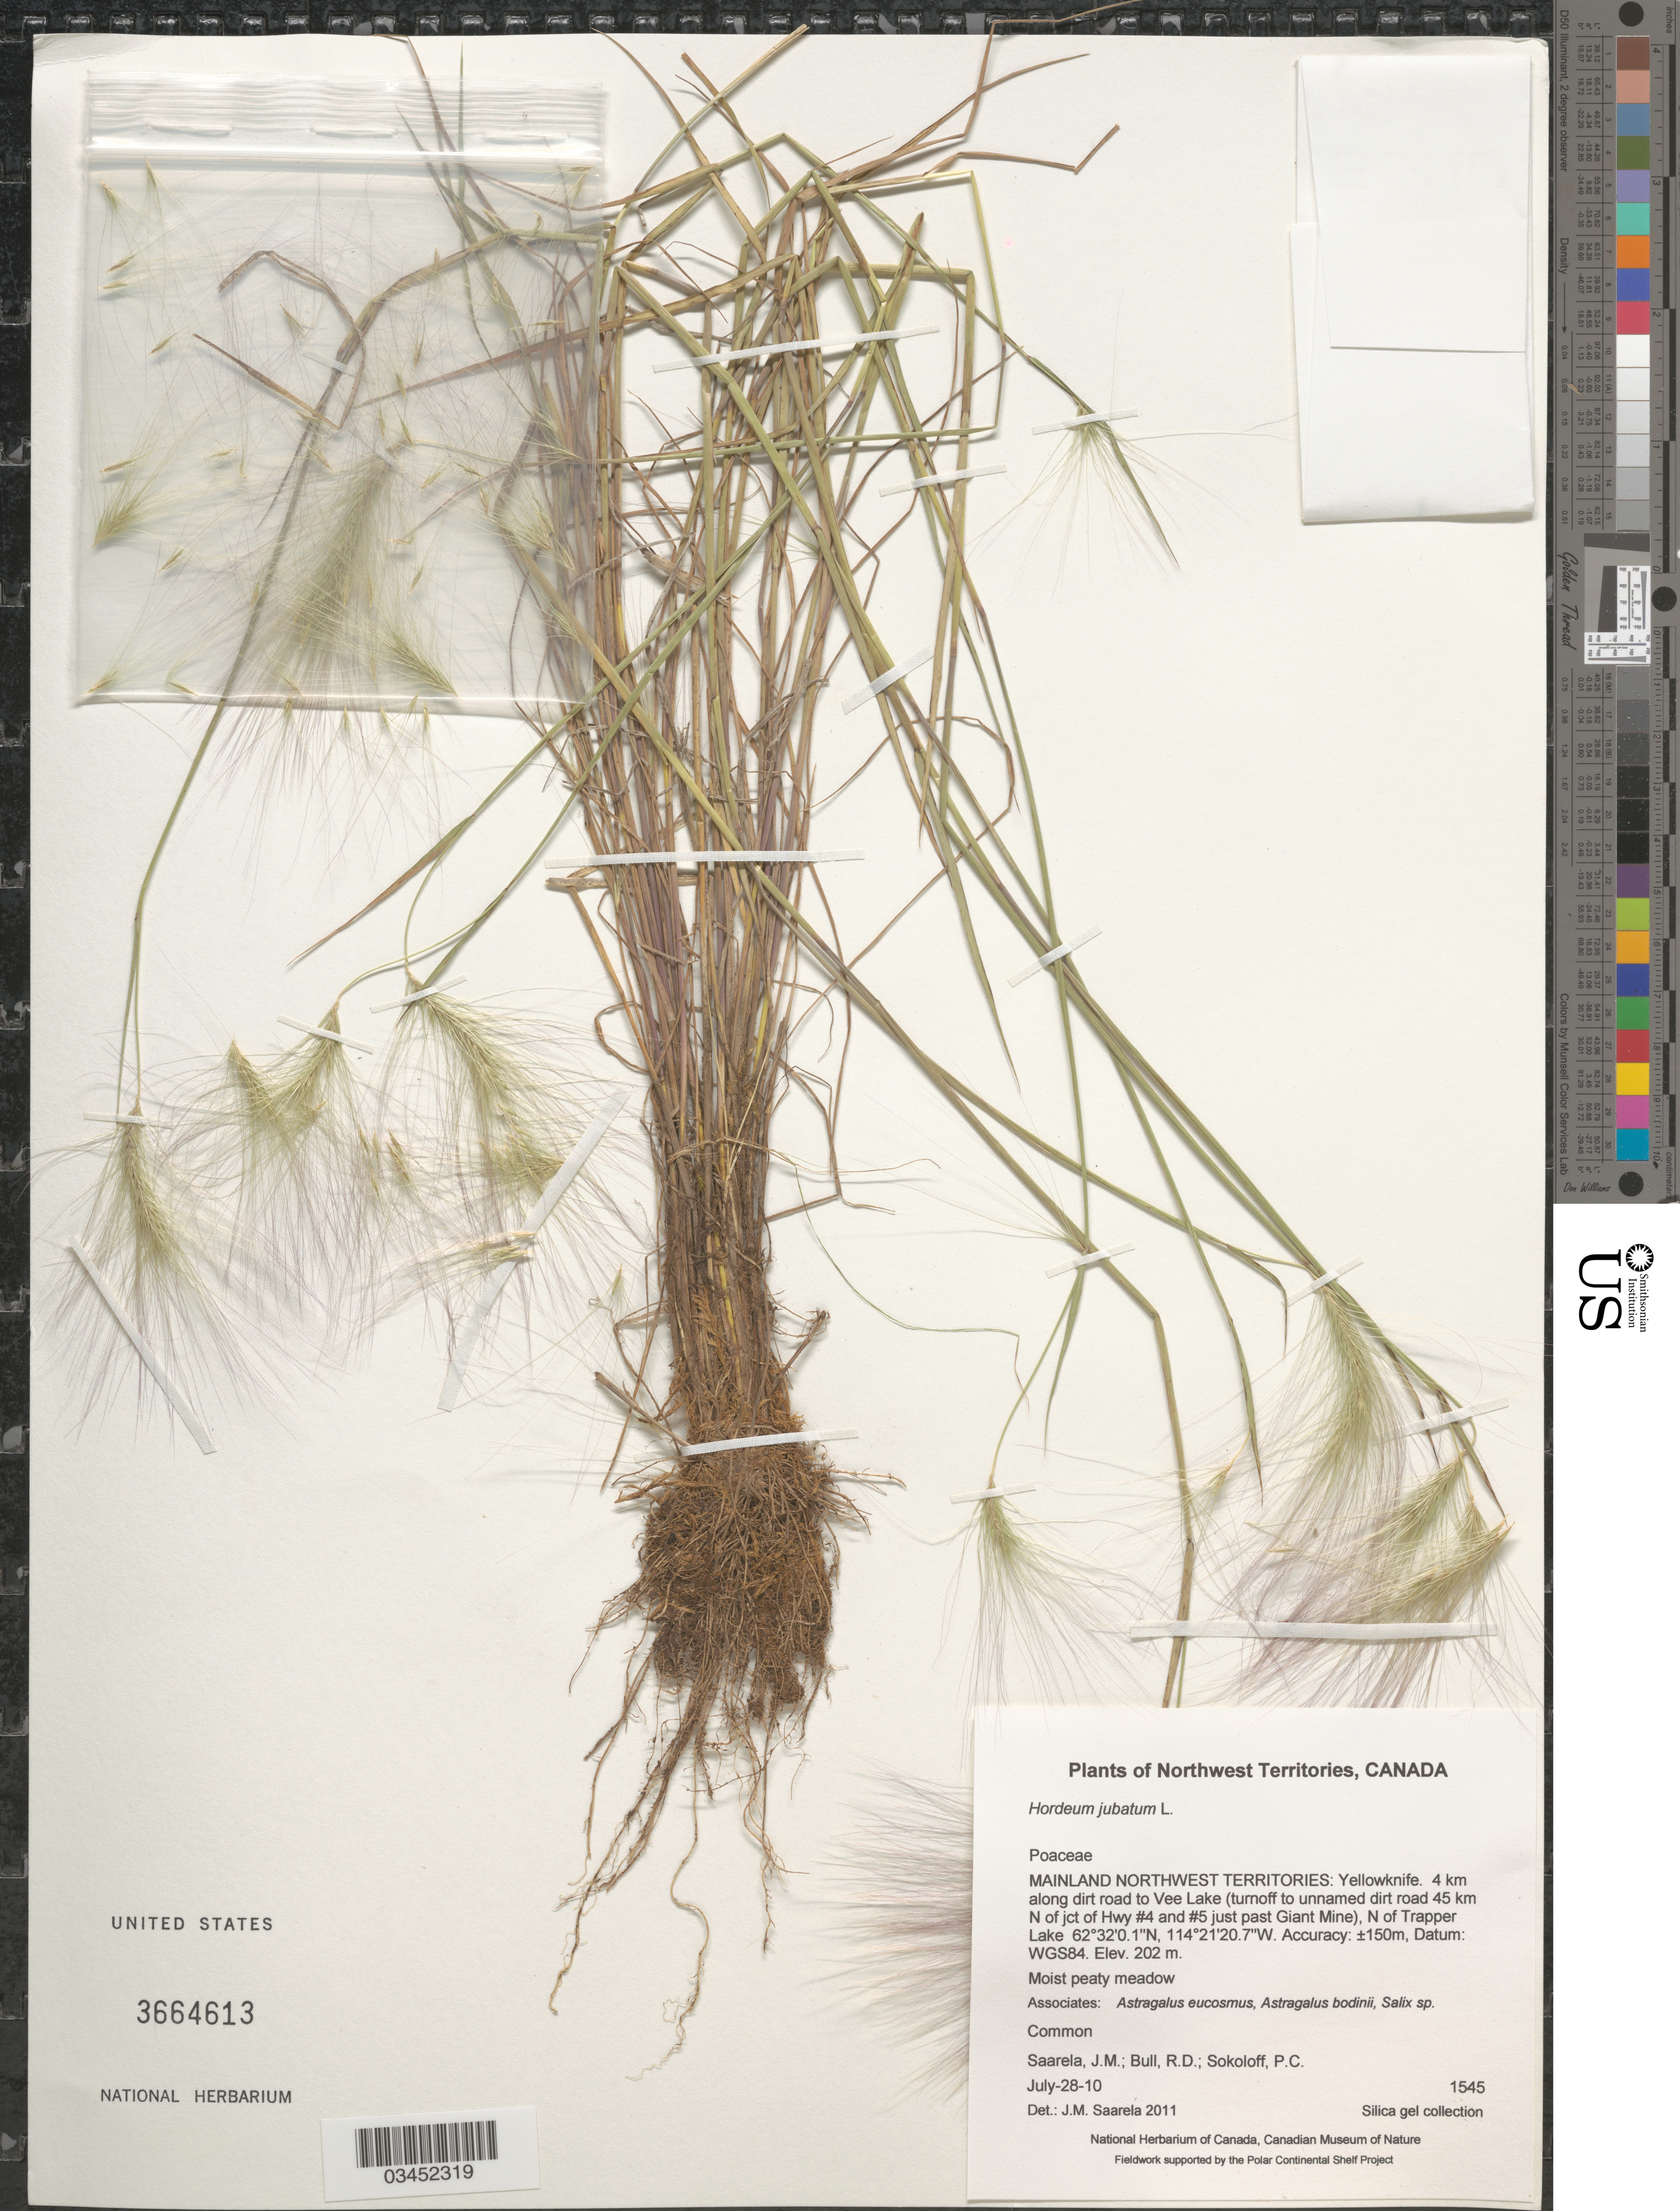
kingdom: Plantae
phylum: Tracheophyta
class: Liliopsida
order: Poales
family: Poaceae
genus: Hordeum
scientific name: Hordeum jubatum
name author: L.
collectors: J. Saarela, R. Bull & P. Sokoloff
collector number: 1545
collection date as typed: Transcribed d/m/y: 28/7/10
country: Canada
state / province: Northwest Territories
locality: Mainland Northwest Territories: Yellowknife. 4 km along dirt road to Vee Lake (turnoff to unnamed dirt road 45 km N of jct of Hwy #4 and #5 just past Giant Mine), N of Trapper Lake. Datum: WGS84.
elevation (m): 202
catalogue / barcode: US 3664613